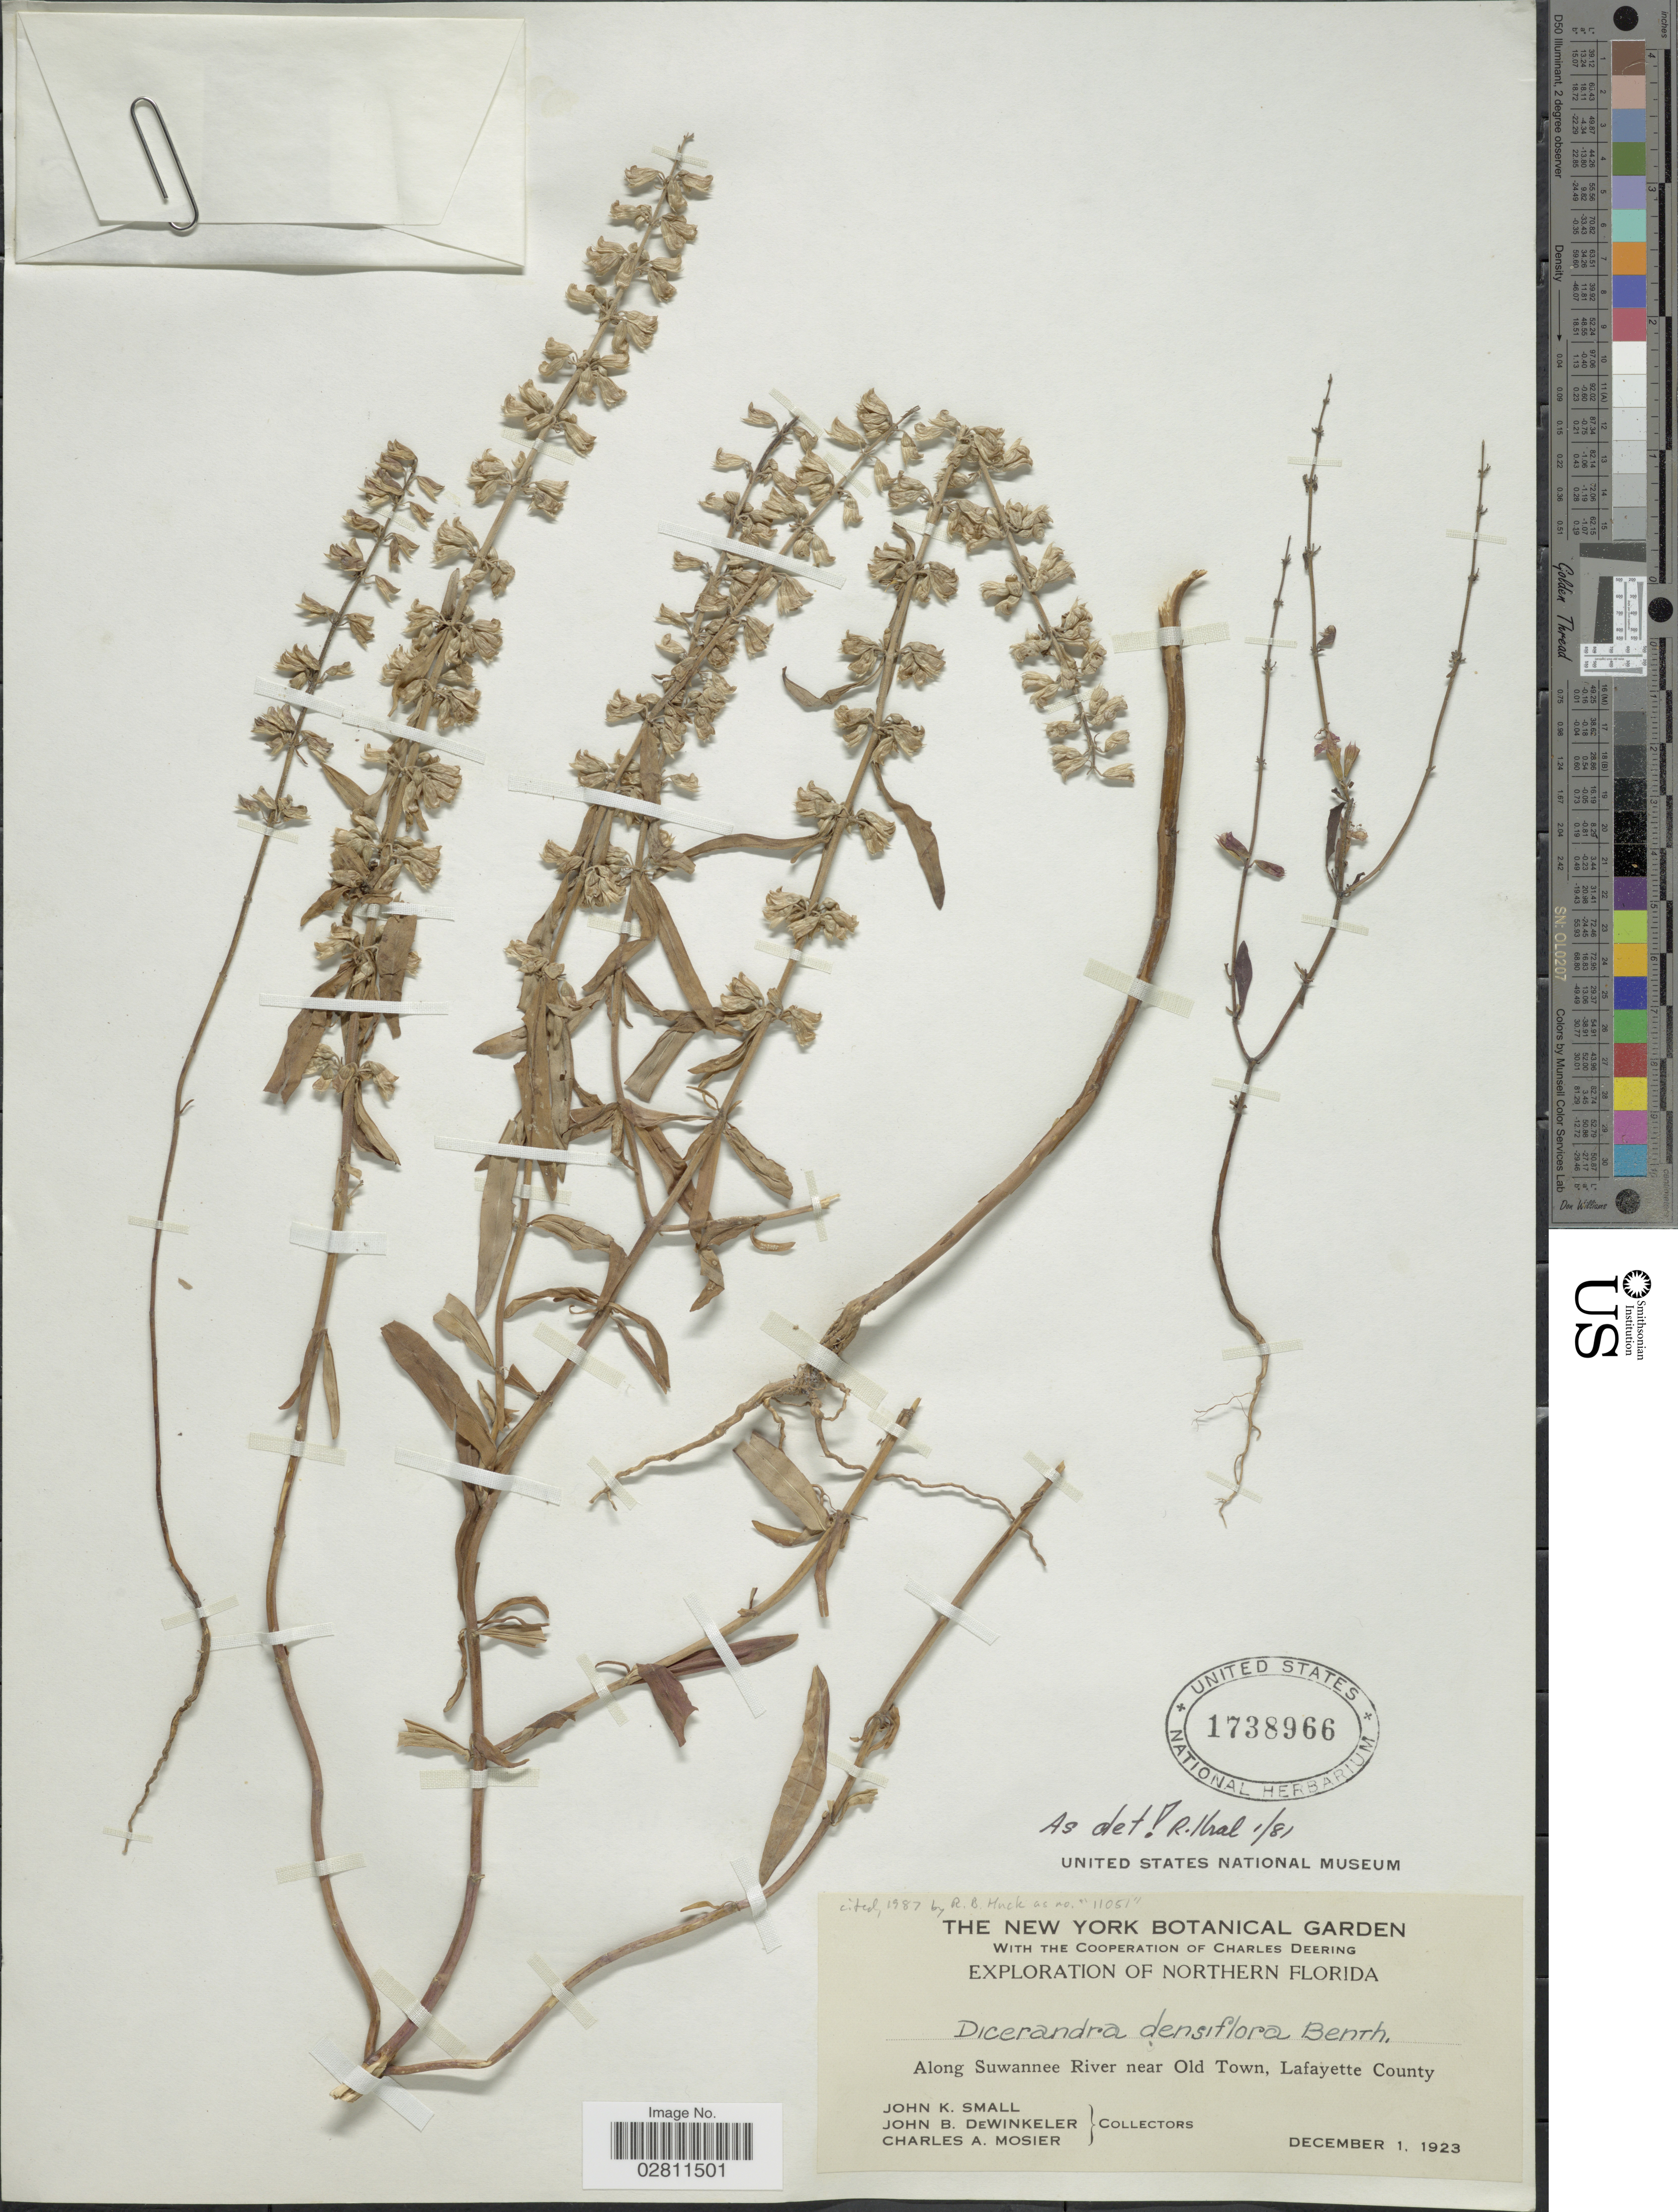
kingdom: Plantae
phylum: Tracheophyta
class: Magnoliopsida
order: Lamiales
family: Lamiaceae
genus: Dicerandra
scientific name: Dicerandra densiflora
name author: Benth.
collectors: J. K. Small, J. B. Dewinkeler & C. A. Mosier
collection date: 1923-12-01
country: United States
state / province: Florida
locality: Northern Florida. Along Suwannee River near Old Town, Lafayette County.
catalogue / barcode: US 1738966